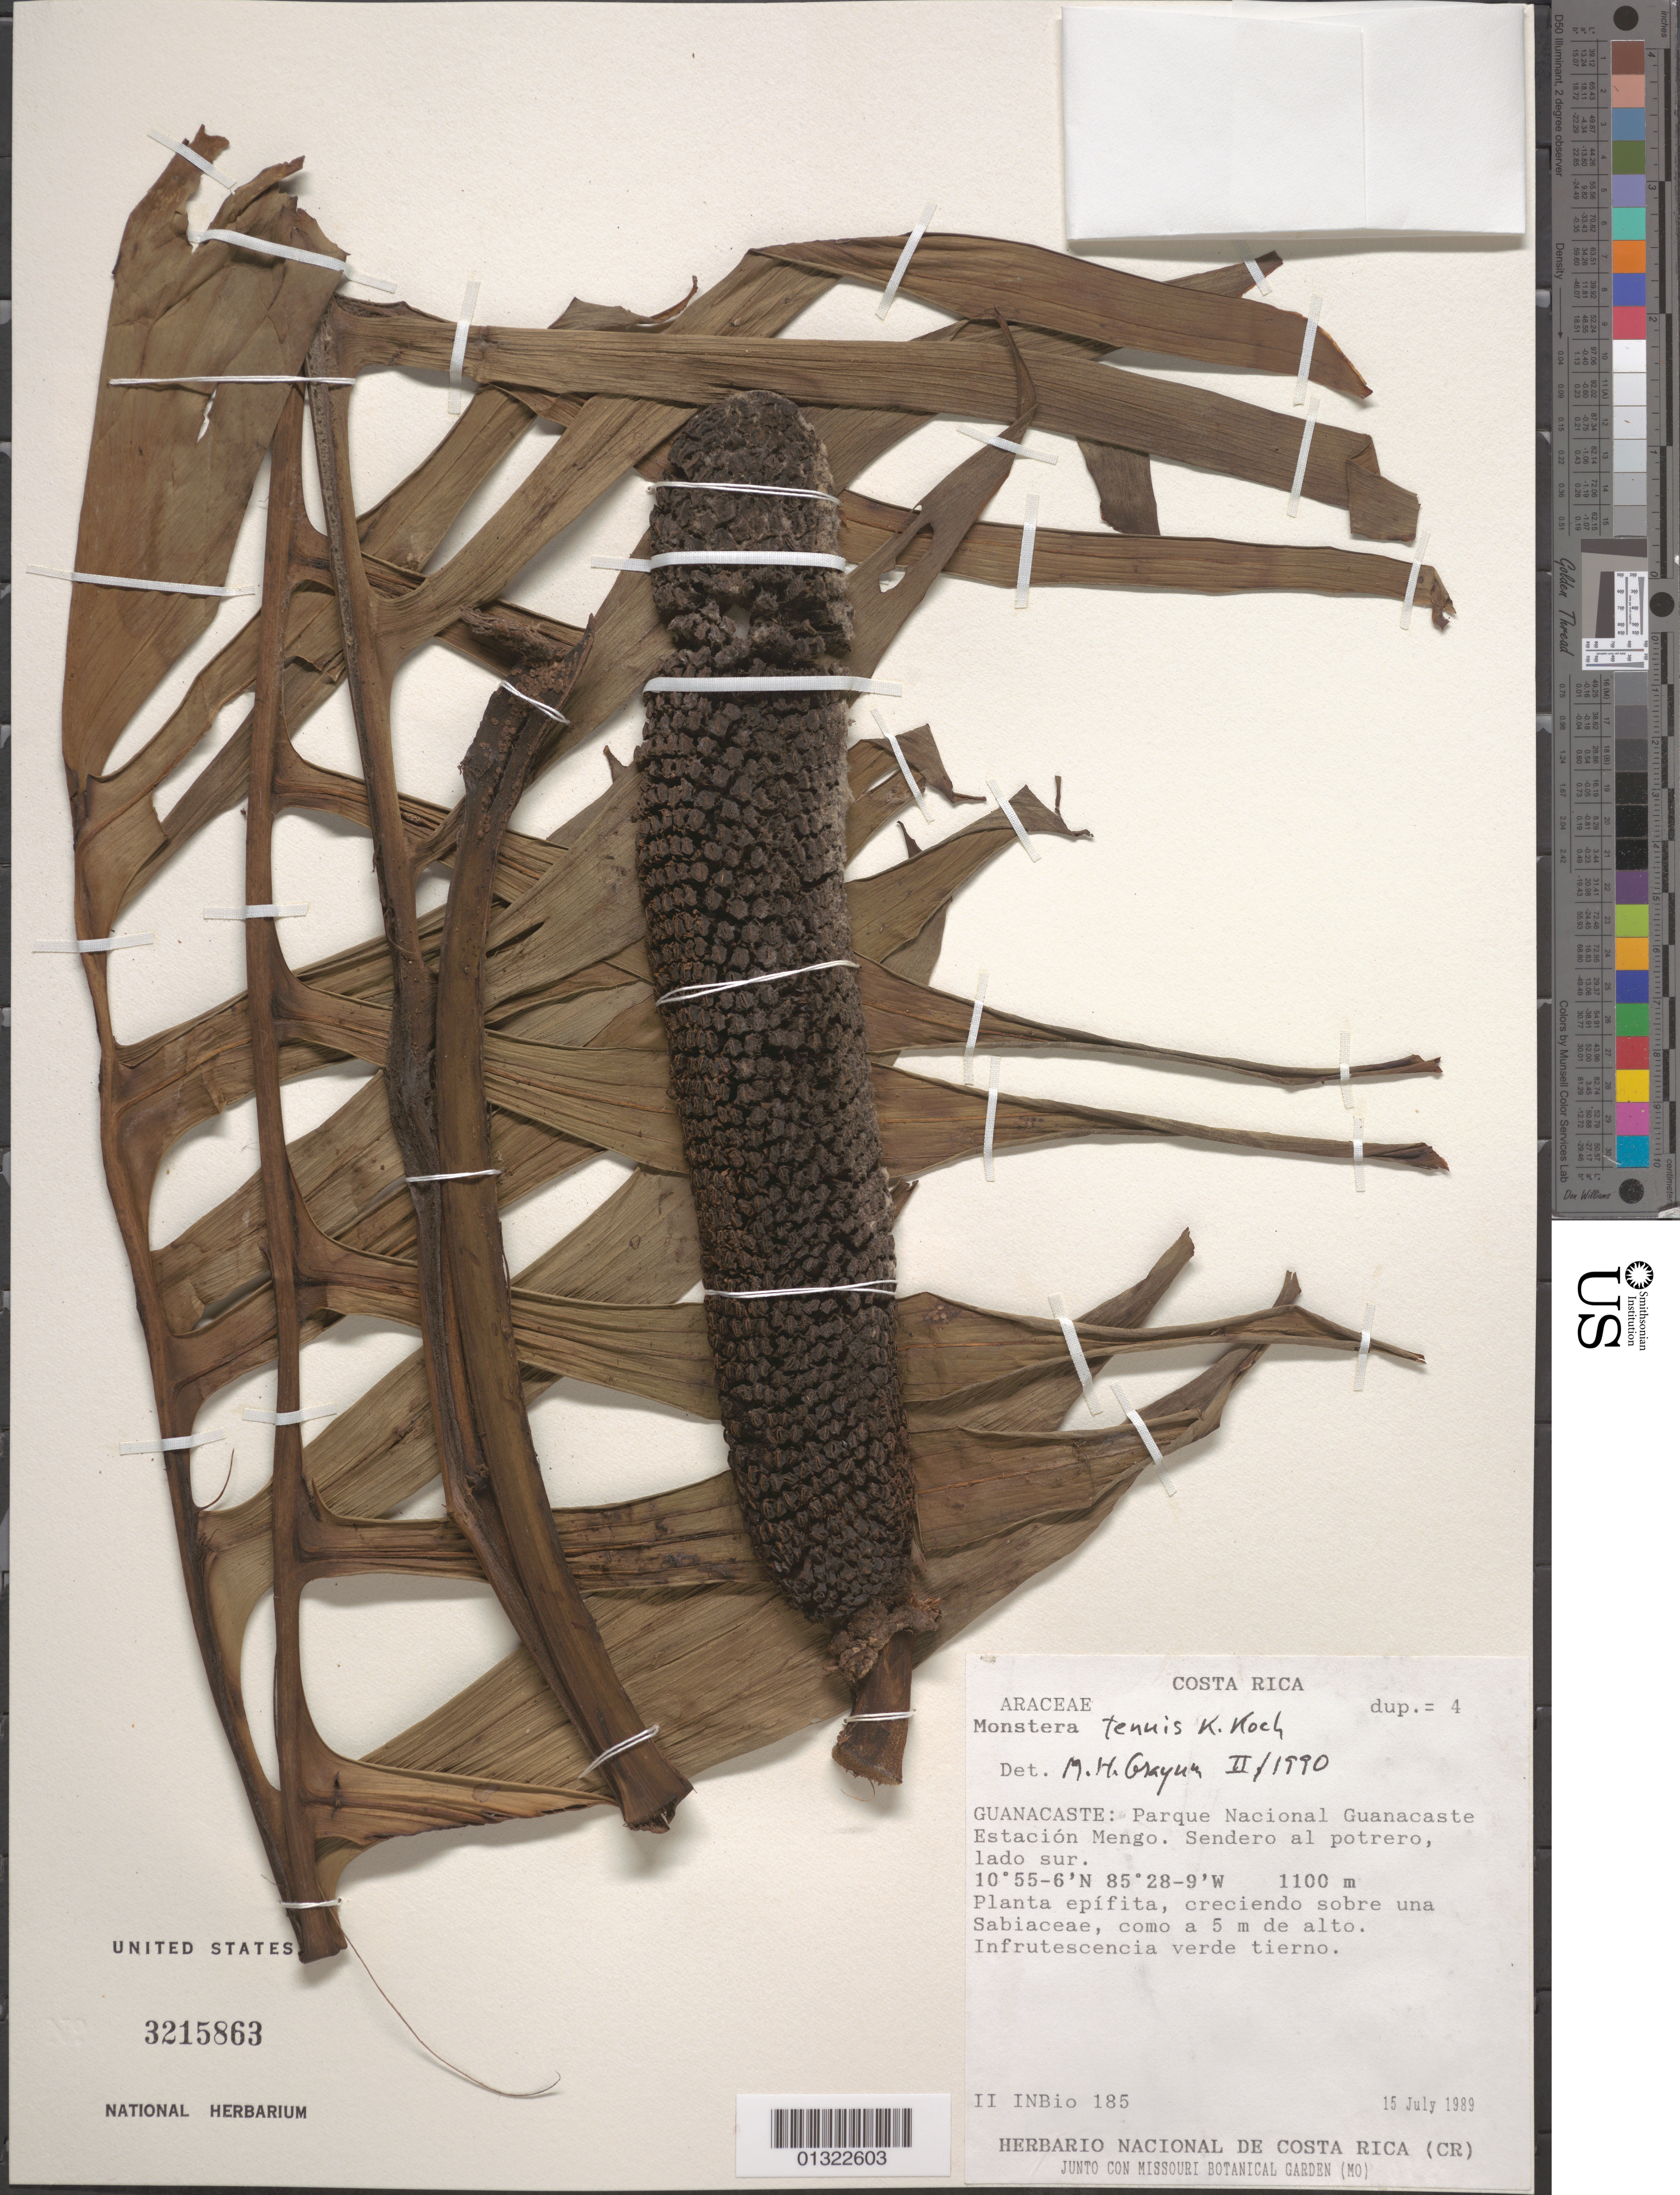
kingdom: Plantae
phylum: Tracheophyta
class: Liliopsida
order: Alismatales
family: Araceae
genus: Monstera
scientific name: Monstera tenuis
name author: K. Koch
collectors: I. INBio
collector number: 185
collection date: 1989-07-15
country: Costa Rica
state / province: Guanacaste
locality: Parque Nacional Guanacaste Estación Mengo. Sendero al potrero, lado sur.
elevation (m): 1100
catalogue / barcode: US 3215863